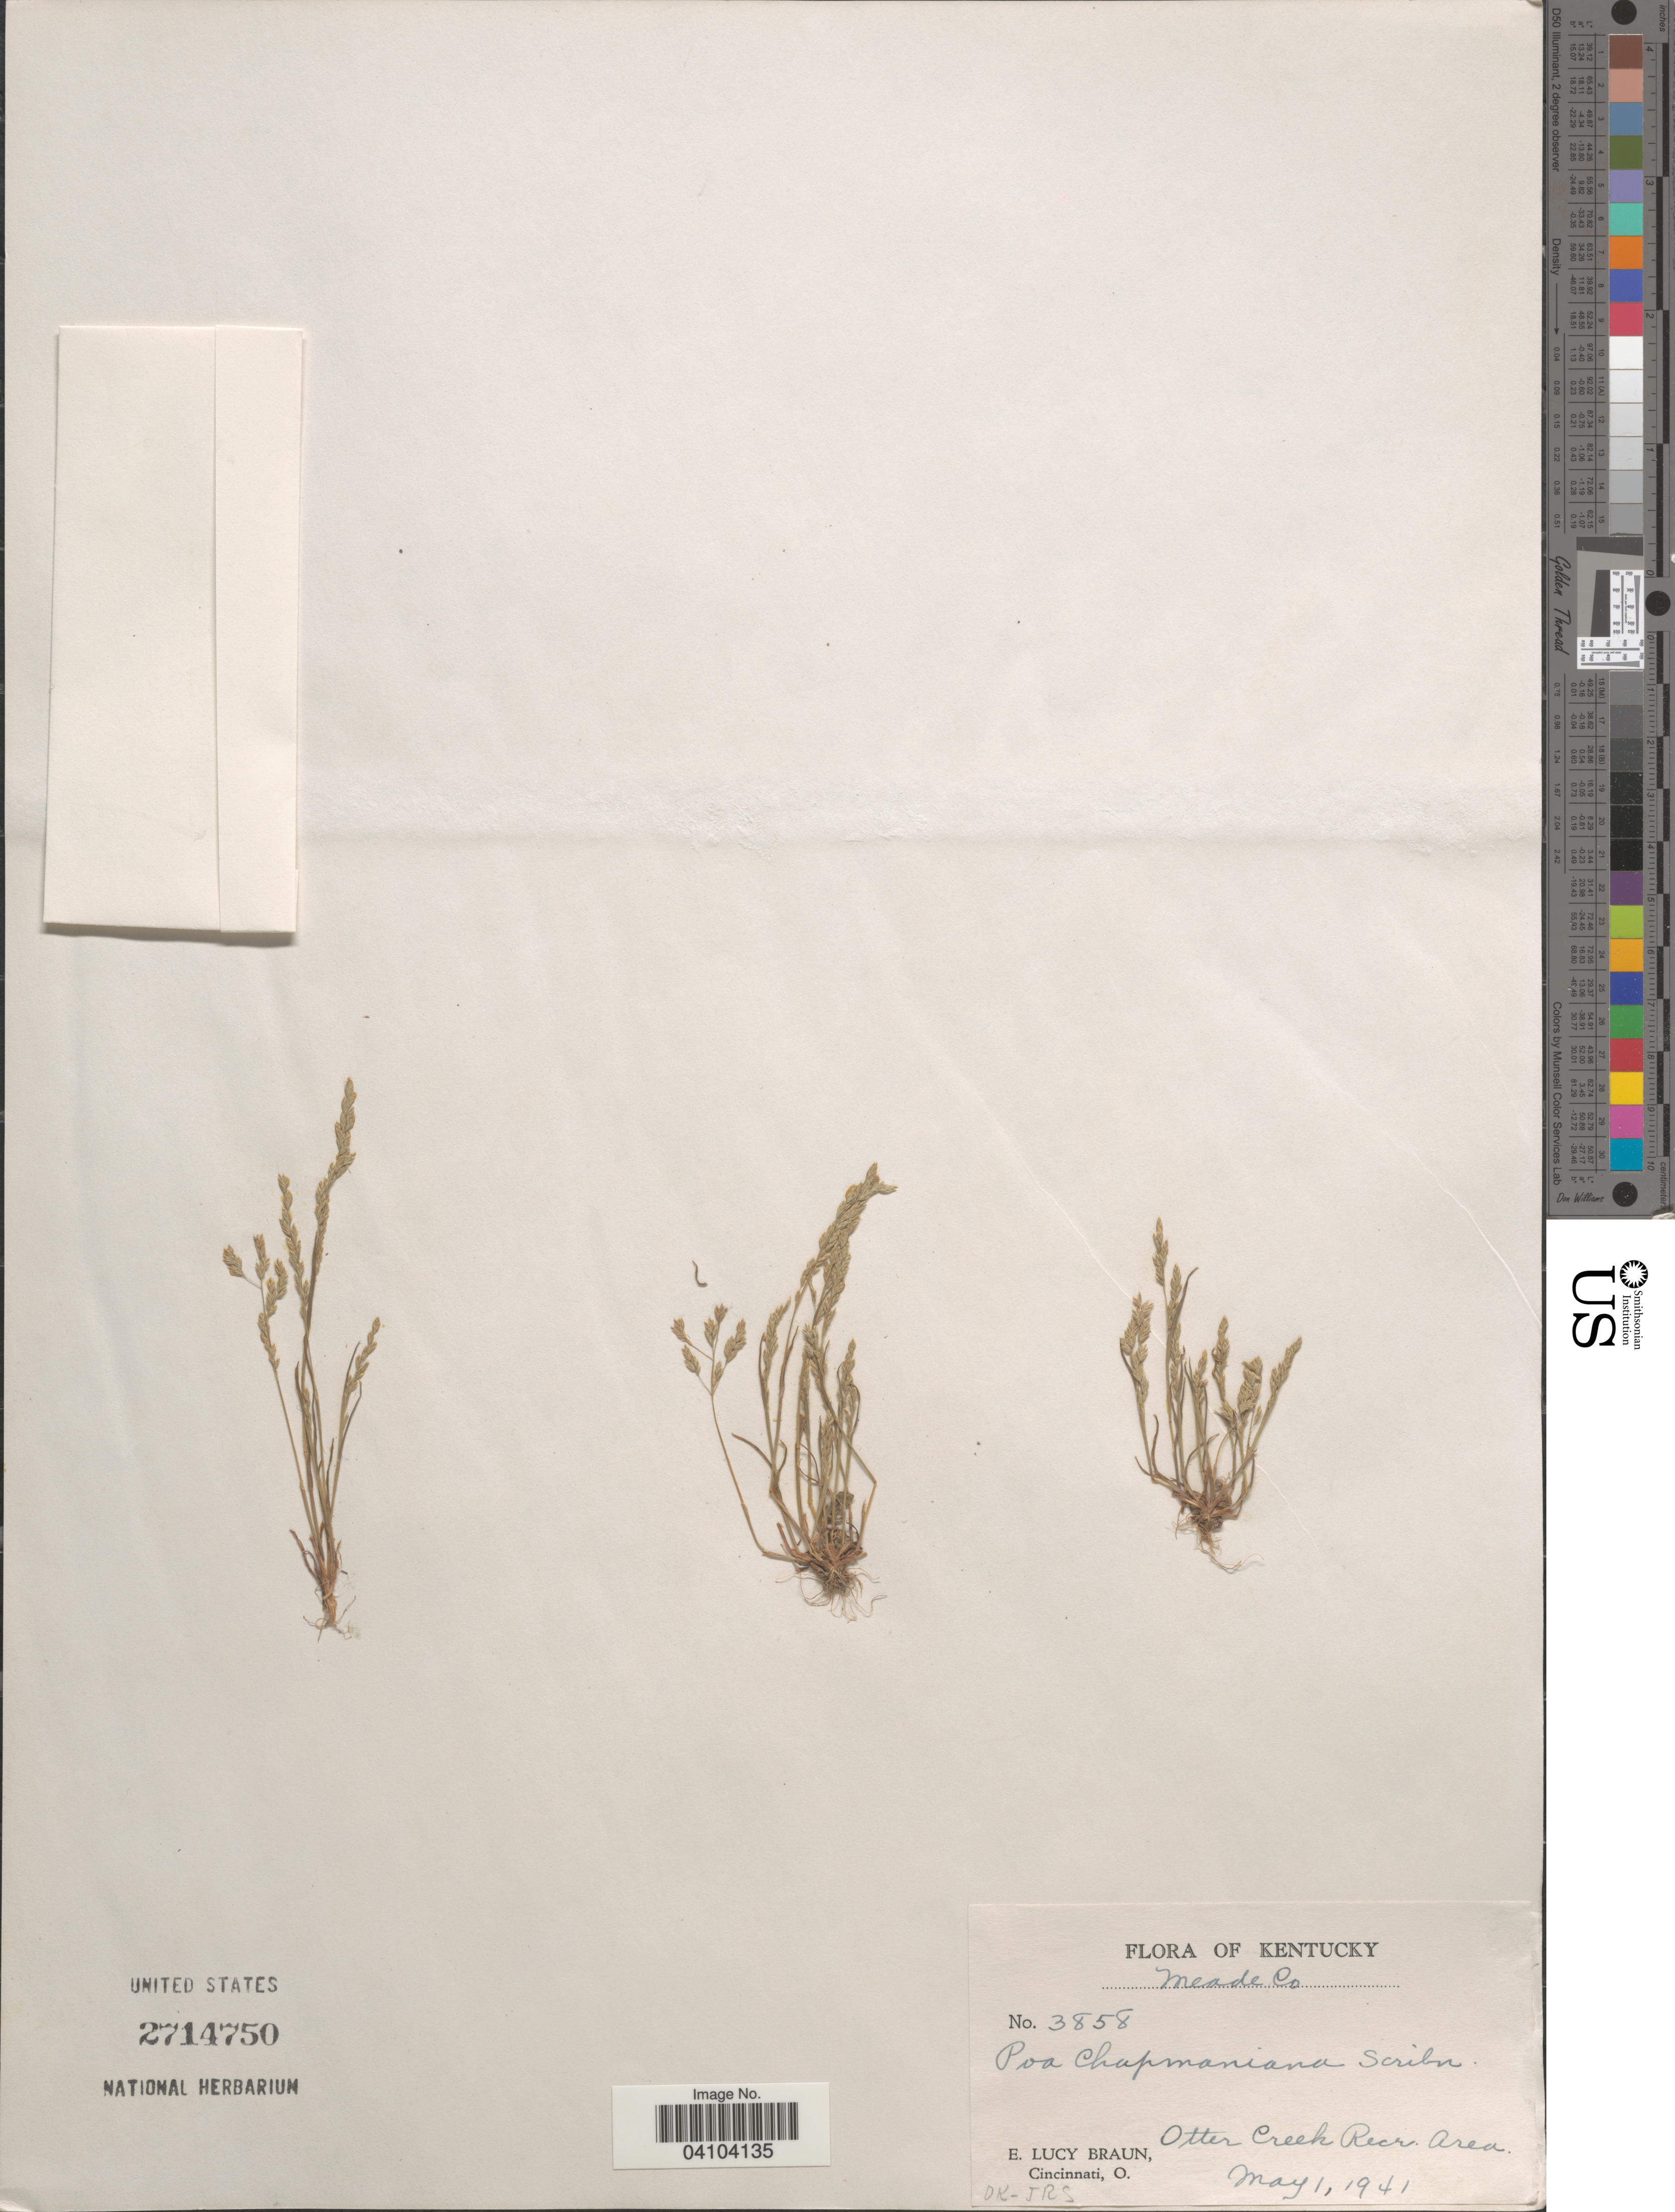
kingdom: Plantae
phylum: Tracheophyta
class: Liliopsida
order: Poales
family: Poaceae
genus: Poa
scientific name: Poa chapmaniana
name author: Scribn.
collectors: E. L. Braun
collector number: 3858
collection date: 1941-05-01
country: United States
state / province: Kentucky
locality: Meade Co. Otter Creek Recr. Area.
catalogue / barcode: US 2714750